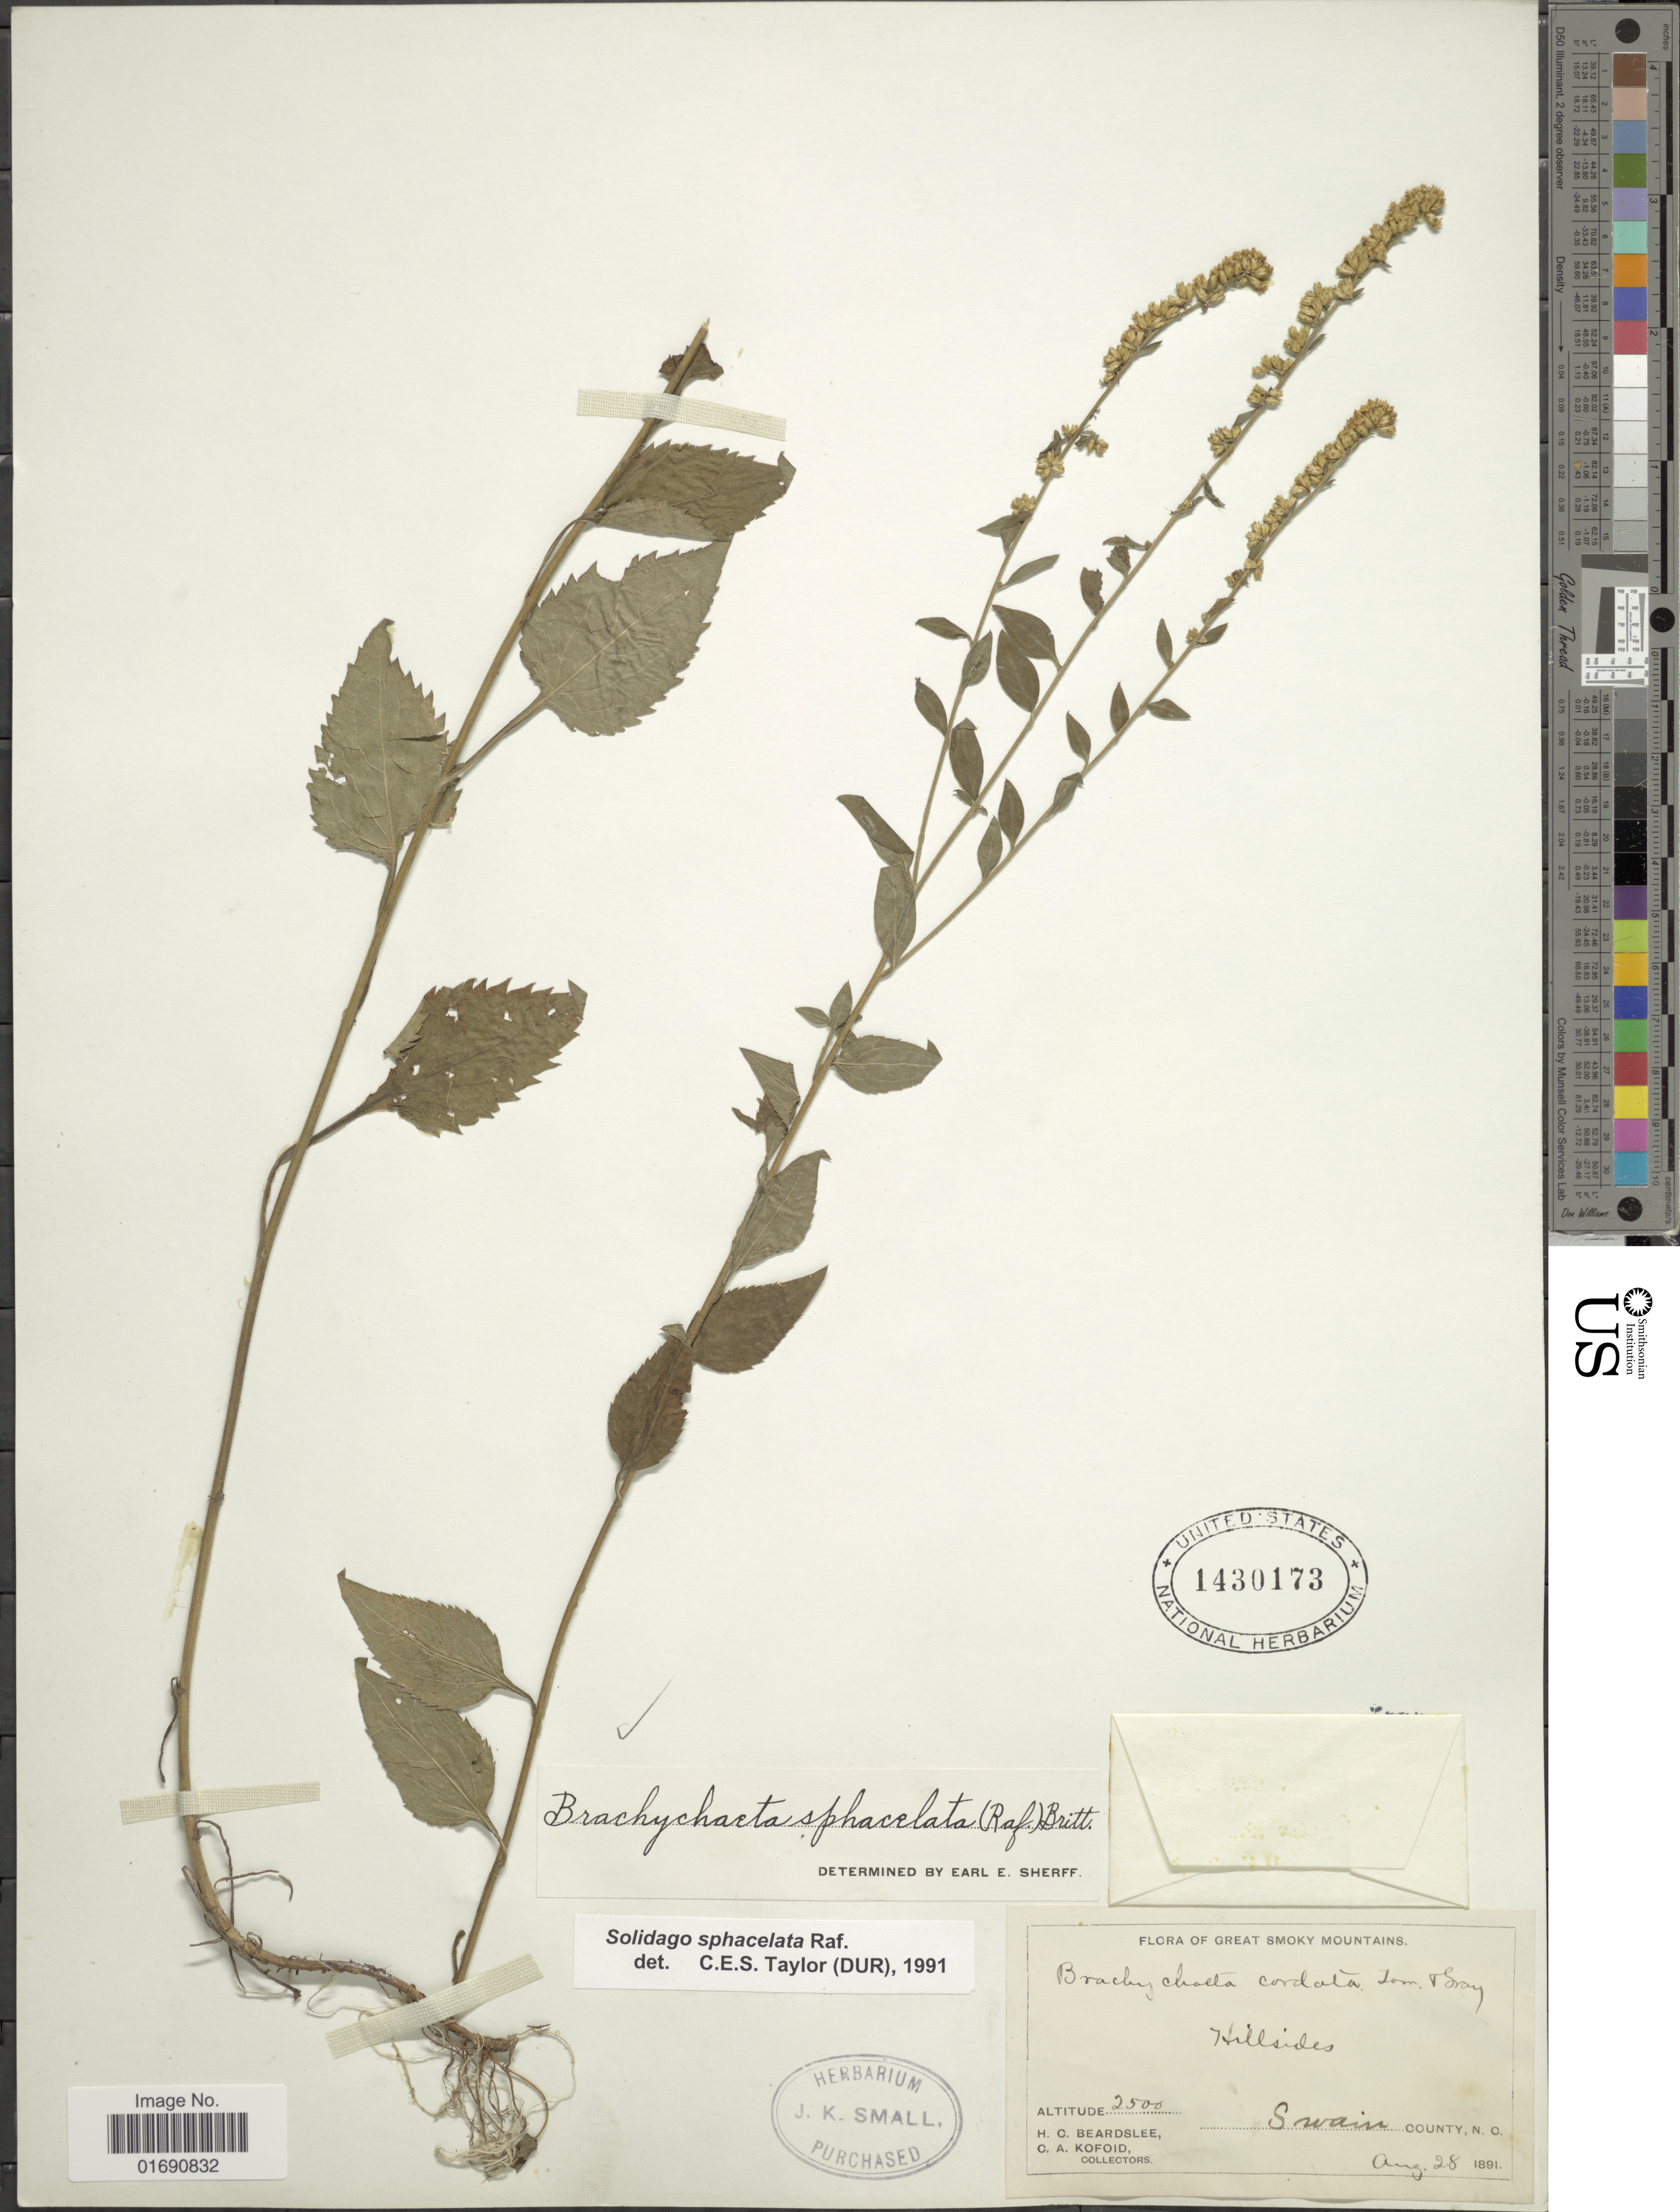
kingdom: Plantae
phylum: Tracheophyta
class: Magnoliopsida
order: Asterales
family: Asteraceae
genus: Solidago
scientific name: Solidago sphacelata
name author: Raf.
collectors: H. Beardslee & C. Kofoid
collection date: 1891-08-28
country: United States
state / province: North Carolina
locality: Great Smoky Mountains, Hillsides, Swain County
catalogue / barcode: US 1430173